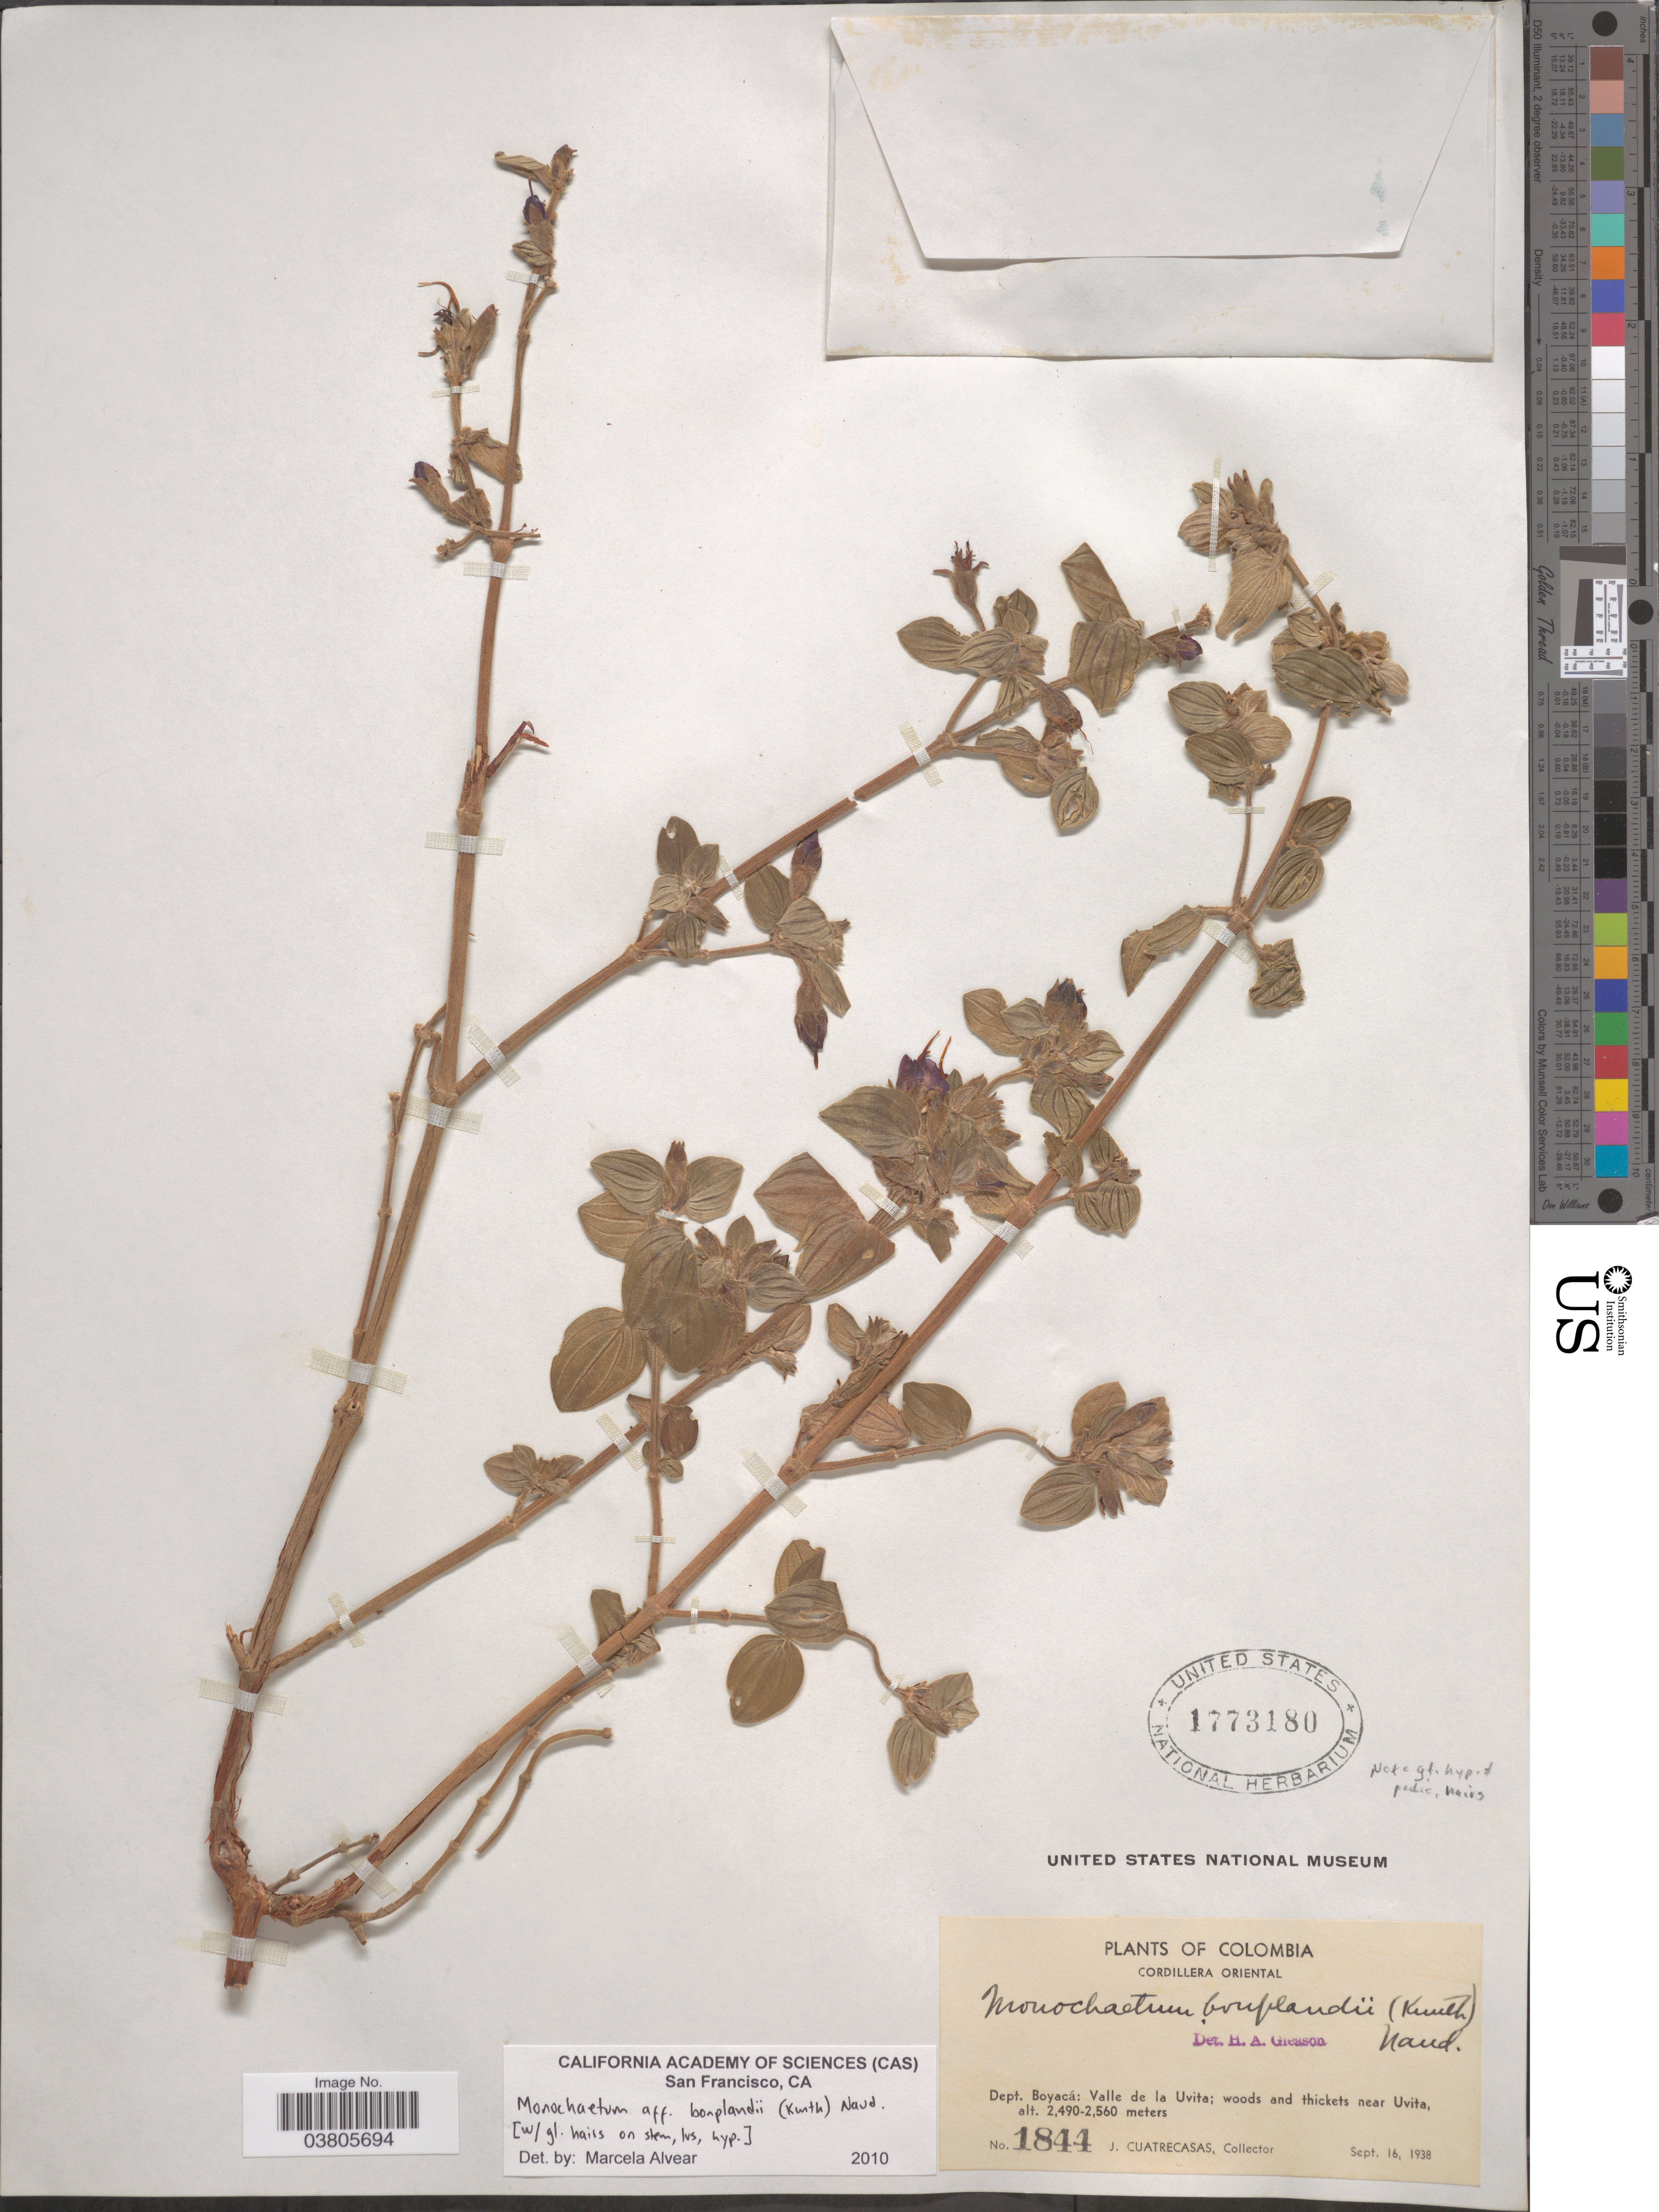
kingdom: Plantae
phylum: Tracheophyta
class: Magnoliopsida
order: Myrtales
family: Melastomataceae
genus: Monochaetum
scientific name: Monochaetum bonplandii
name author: (Kunth) Naudin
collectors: J. Cuatrecasas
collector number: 1844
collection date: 1938-09-16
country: Colombia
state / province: Boyacá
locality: Cordillera Oriental. Dept. Boyacá: Valle de la Uvita; woods and thickets near Uvita.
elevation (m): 2490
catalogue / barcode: US 1773180